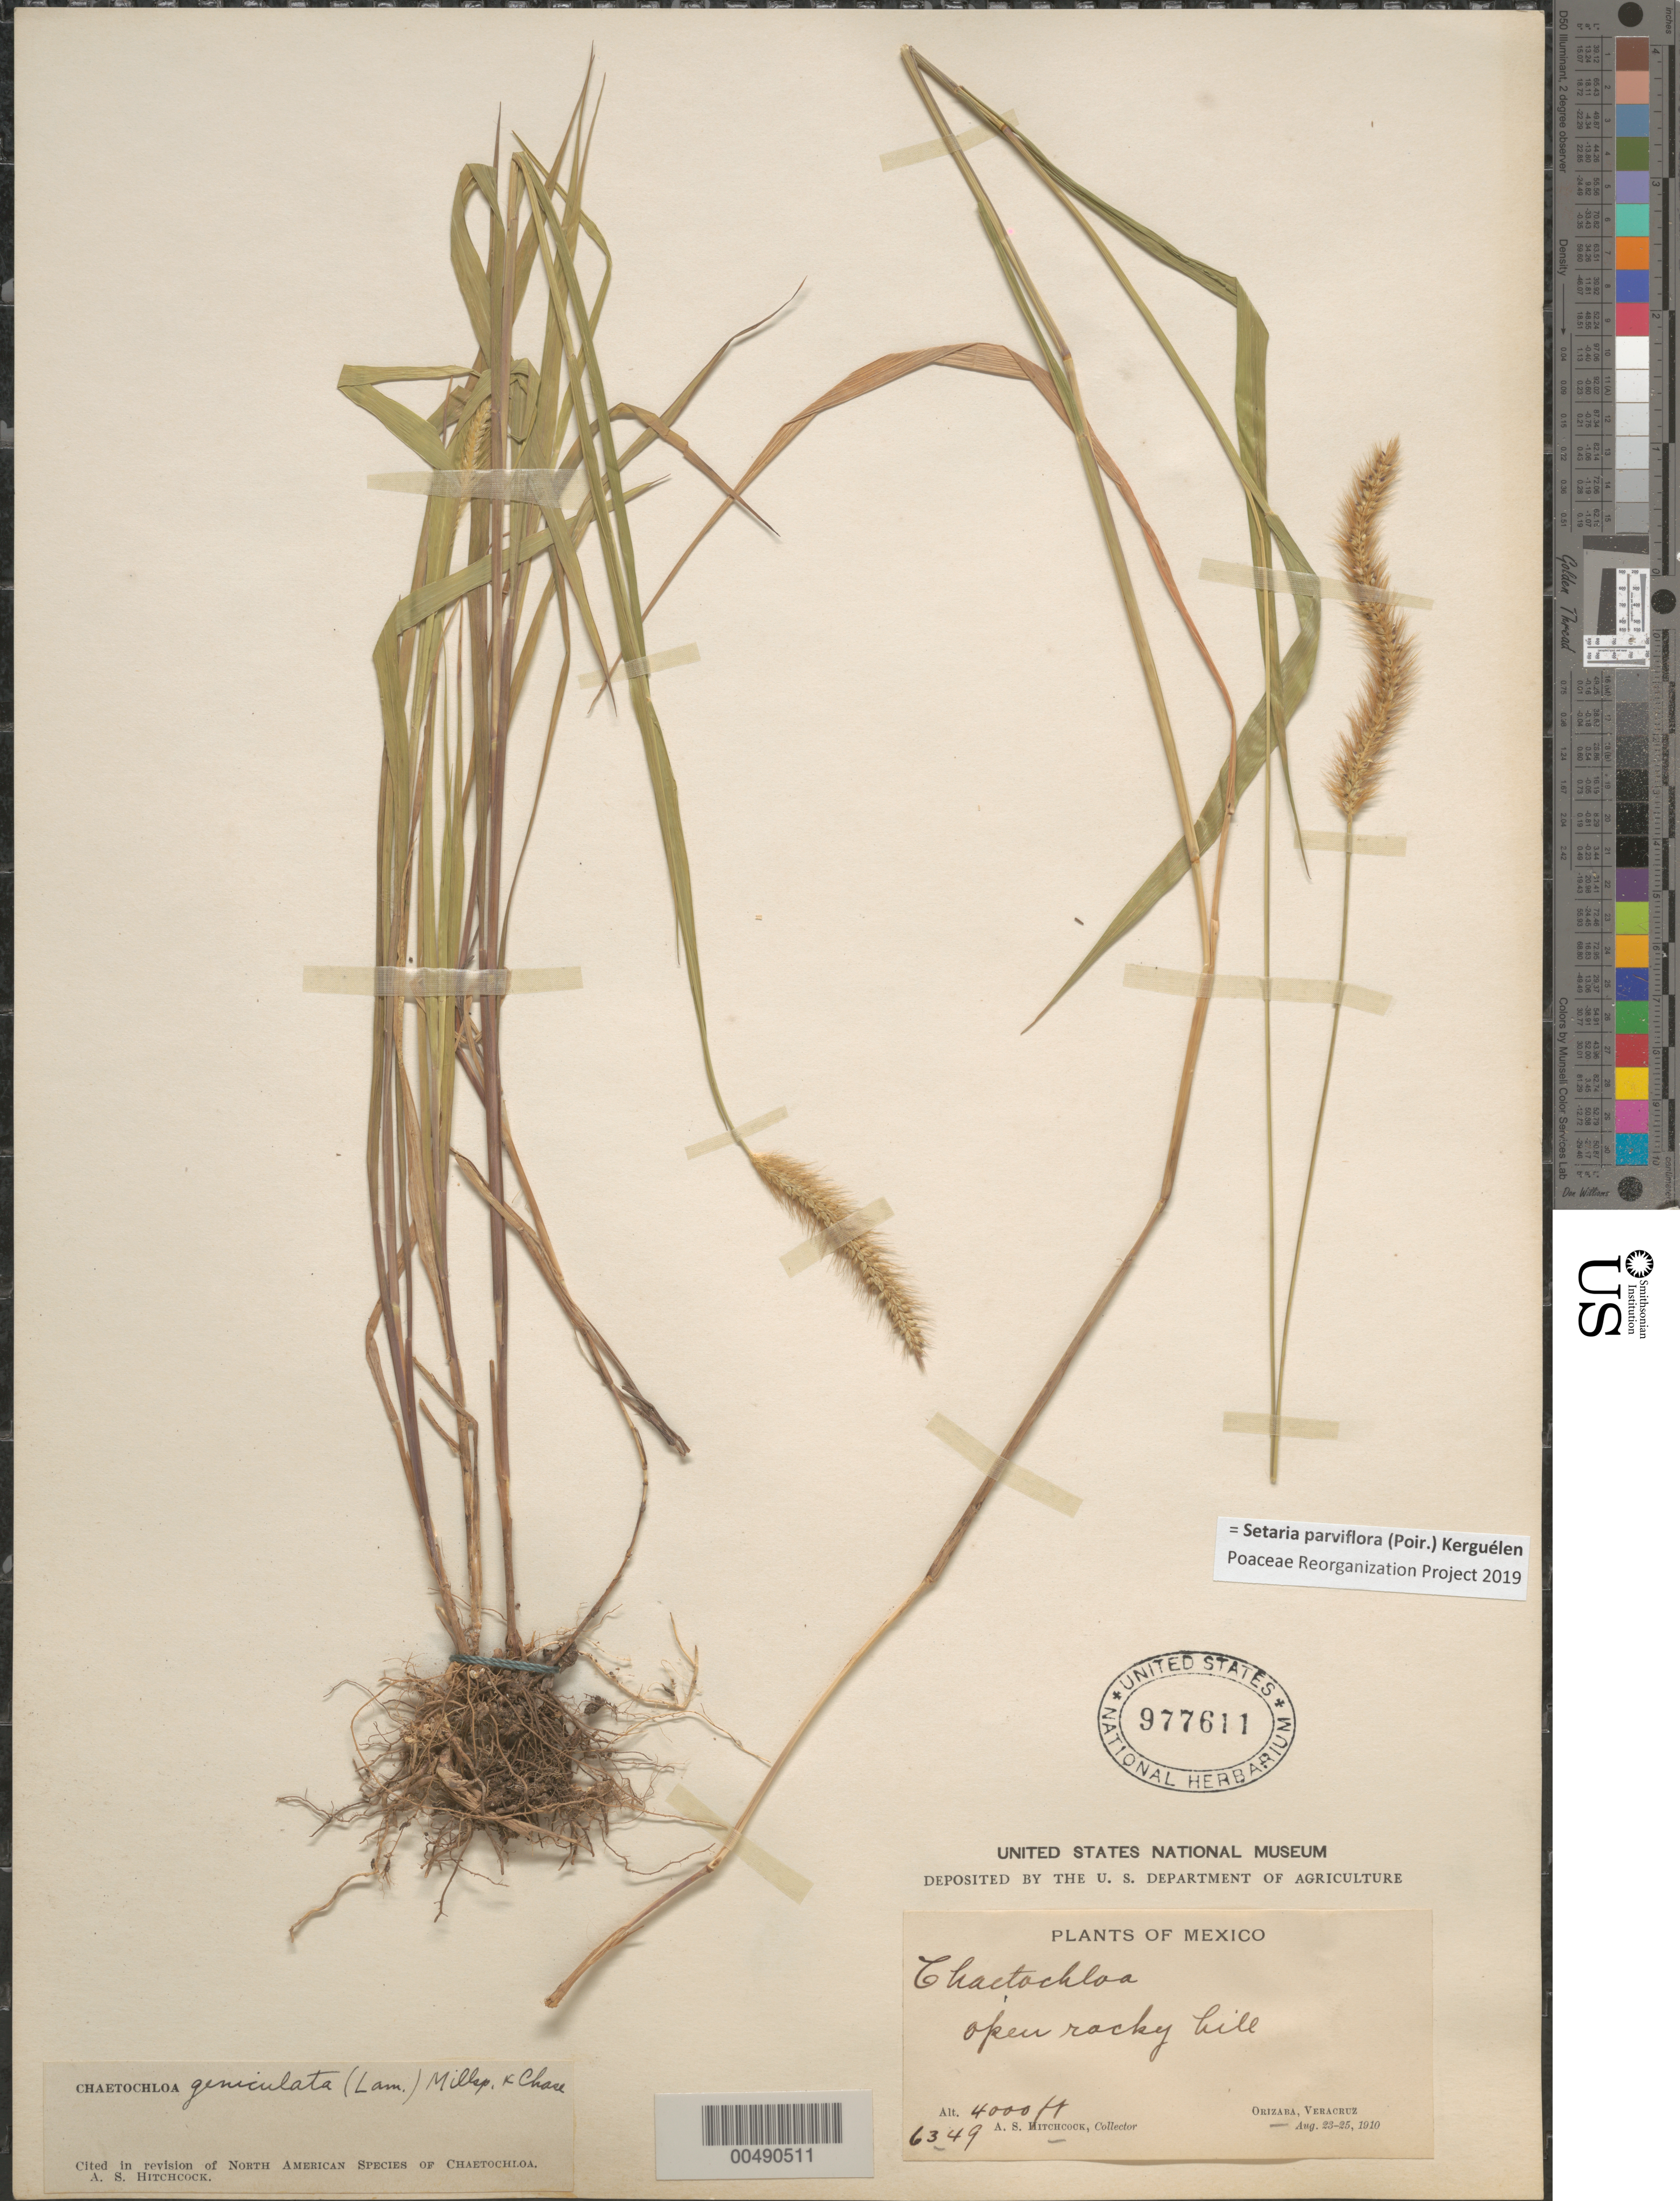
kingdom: Plantae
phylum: Tracheophyta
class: Liliopsida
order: Poales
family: Poaceae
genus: Setaria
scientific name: Setaria parviflora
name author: (Poir.) Kerguélen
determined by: Poaceae Reorganization Project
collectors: A. S. Hitchcock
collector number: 6349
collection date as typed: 23 Aug 1910 to 25 Aug 1910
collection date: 1910-08-23/1910-08-25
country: Mexico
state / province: Veracruz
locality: Orizaba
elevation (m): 1219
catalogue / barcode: US 977611